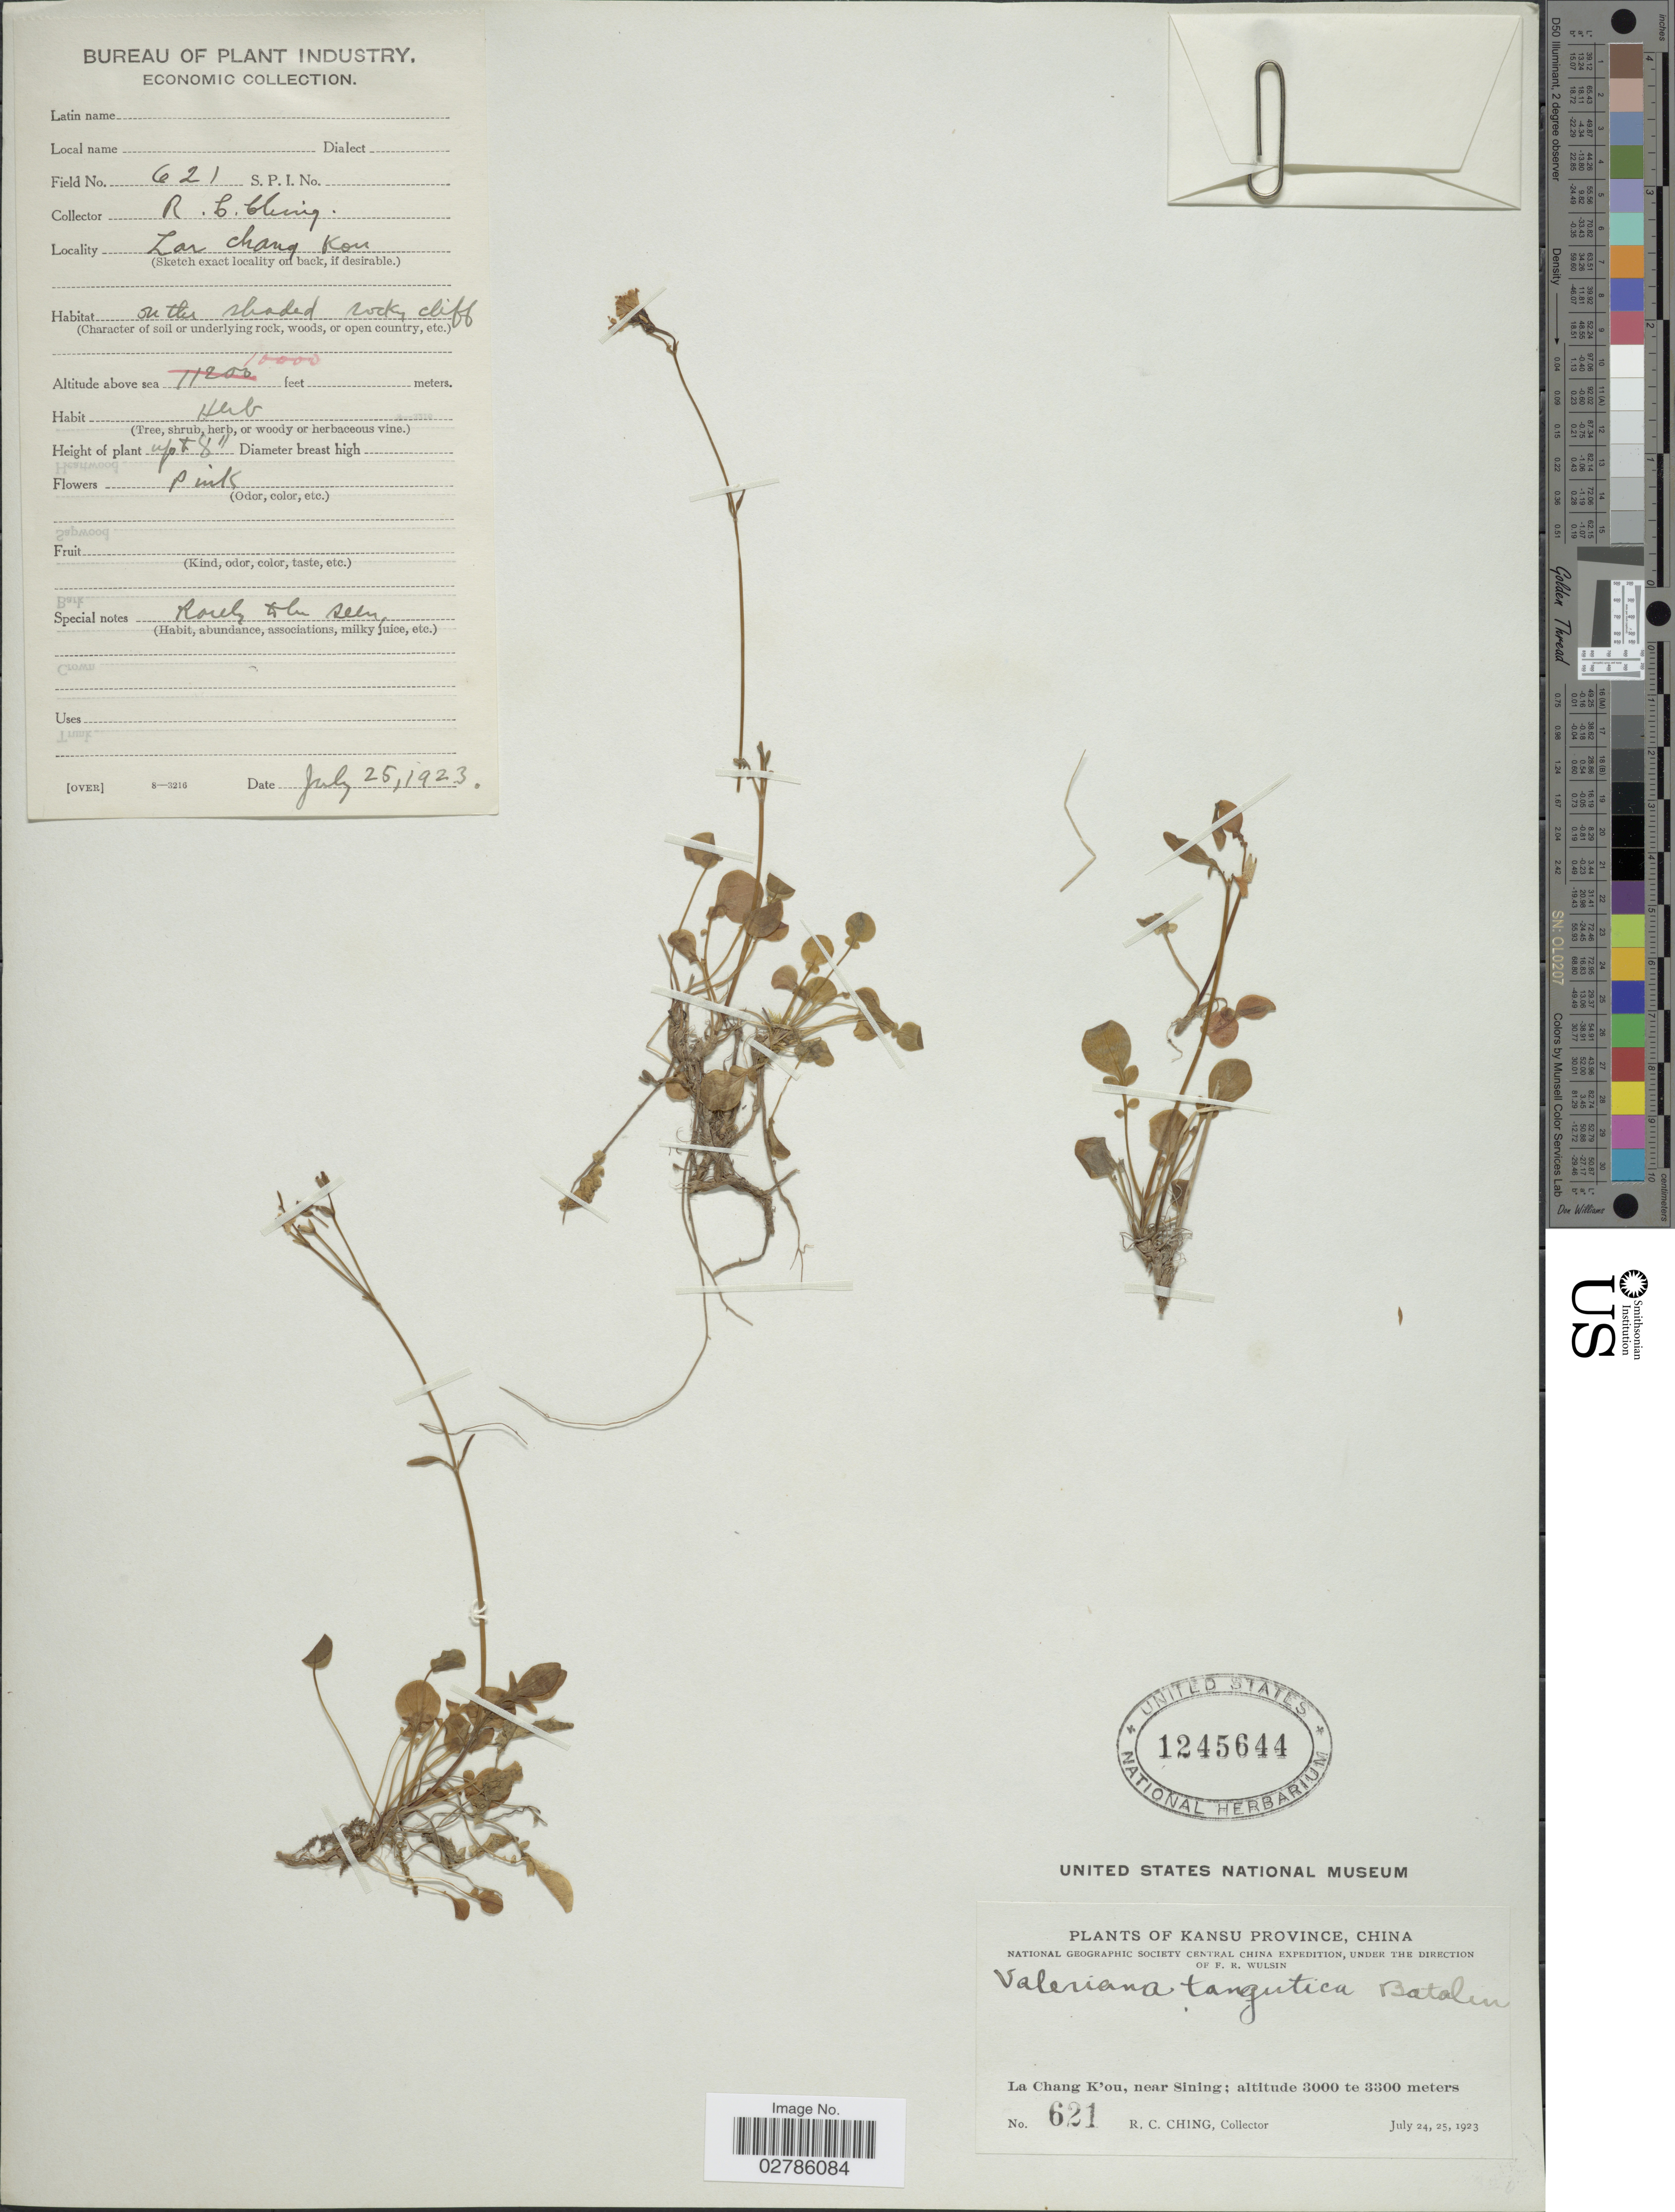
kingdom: Plantae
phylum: Tracheophyta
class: Magnoliopsida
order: Dipsacales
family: Caprifoliaceae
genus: Valeriana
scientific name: Valeriana tangutica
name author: Batalin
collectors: R. C. Ching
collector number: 621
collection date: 1923-07-25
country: China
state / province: Gansu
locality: Kansu Province. La Chang K'ou, near Sinin.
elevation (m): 3048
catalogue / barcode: US 1245644